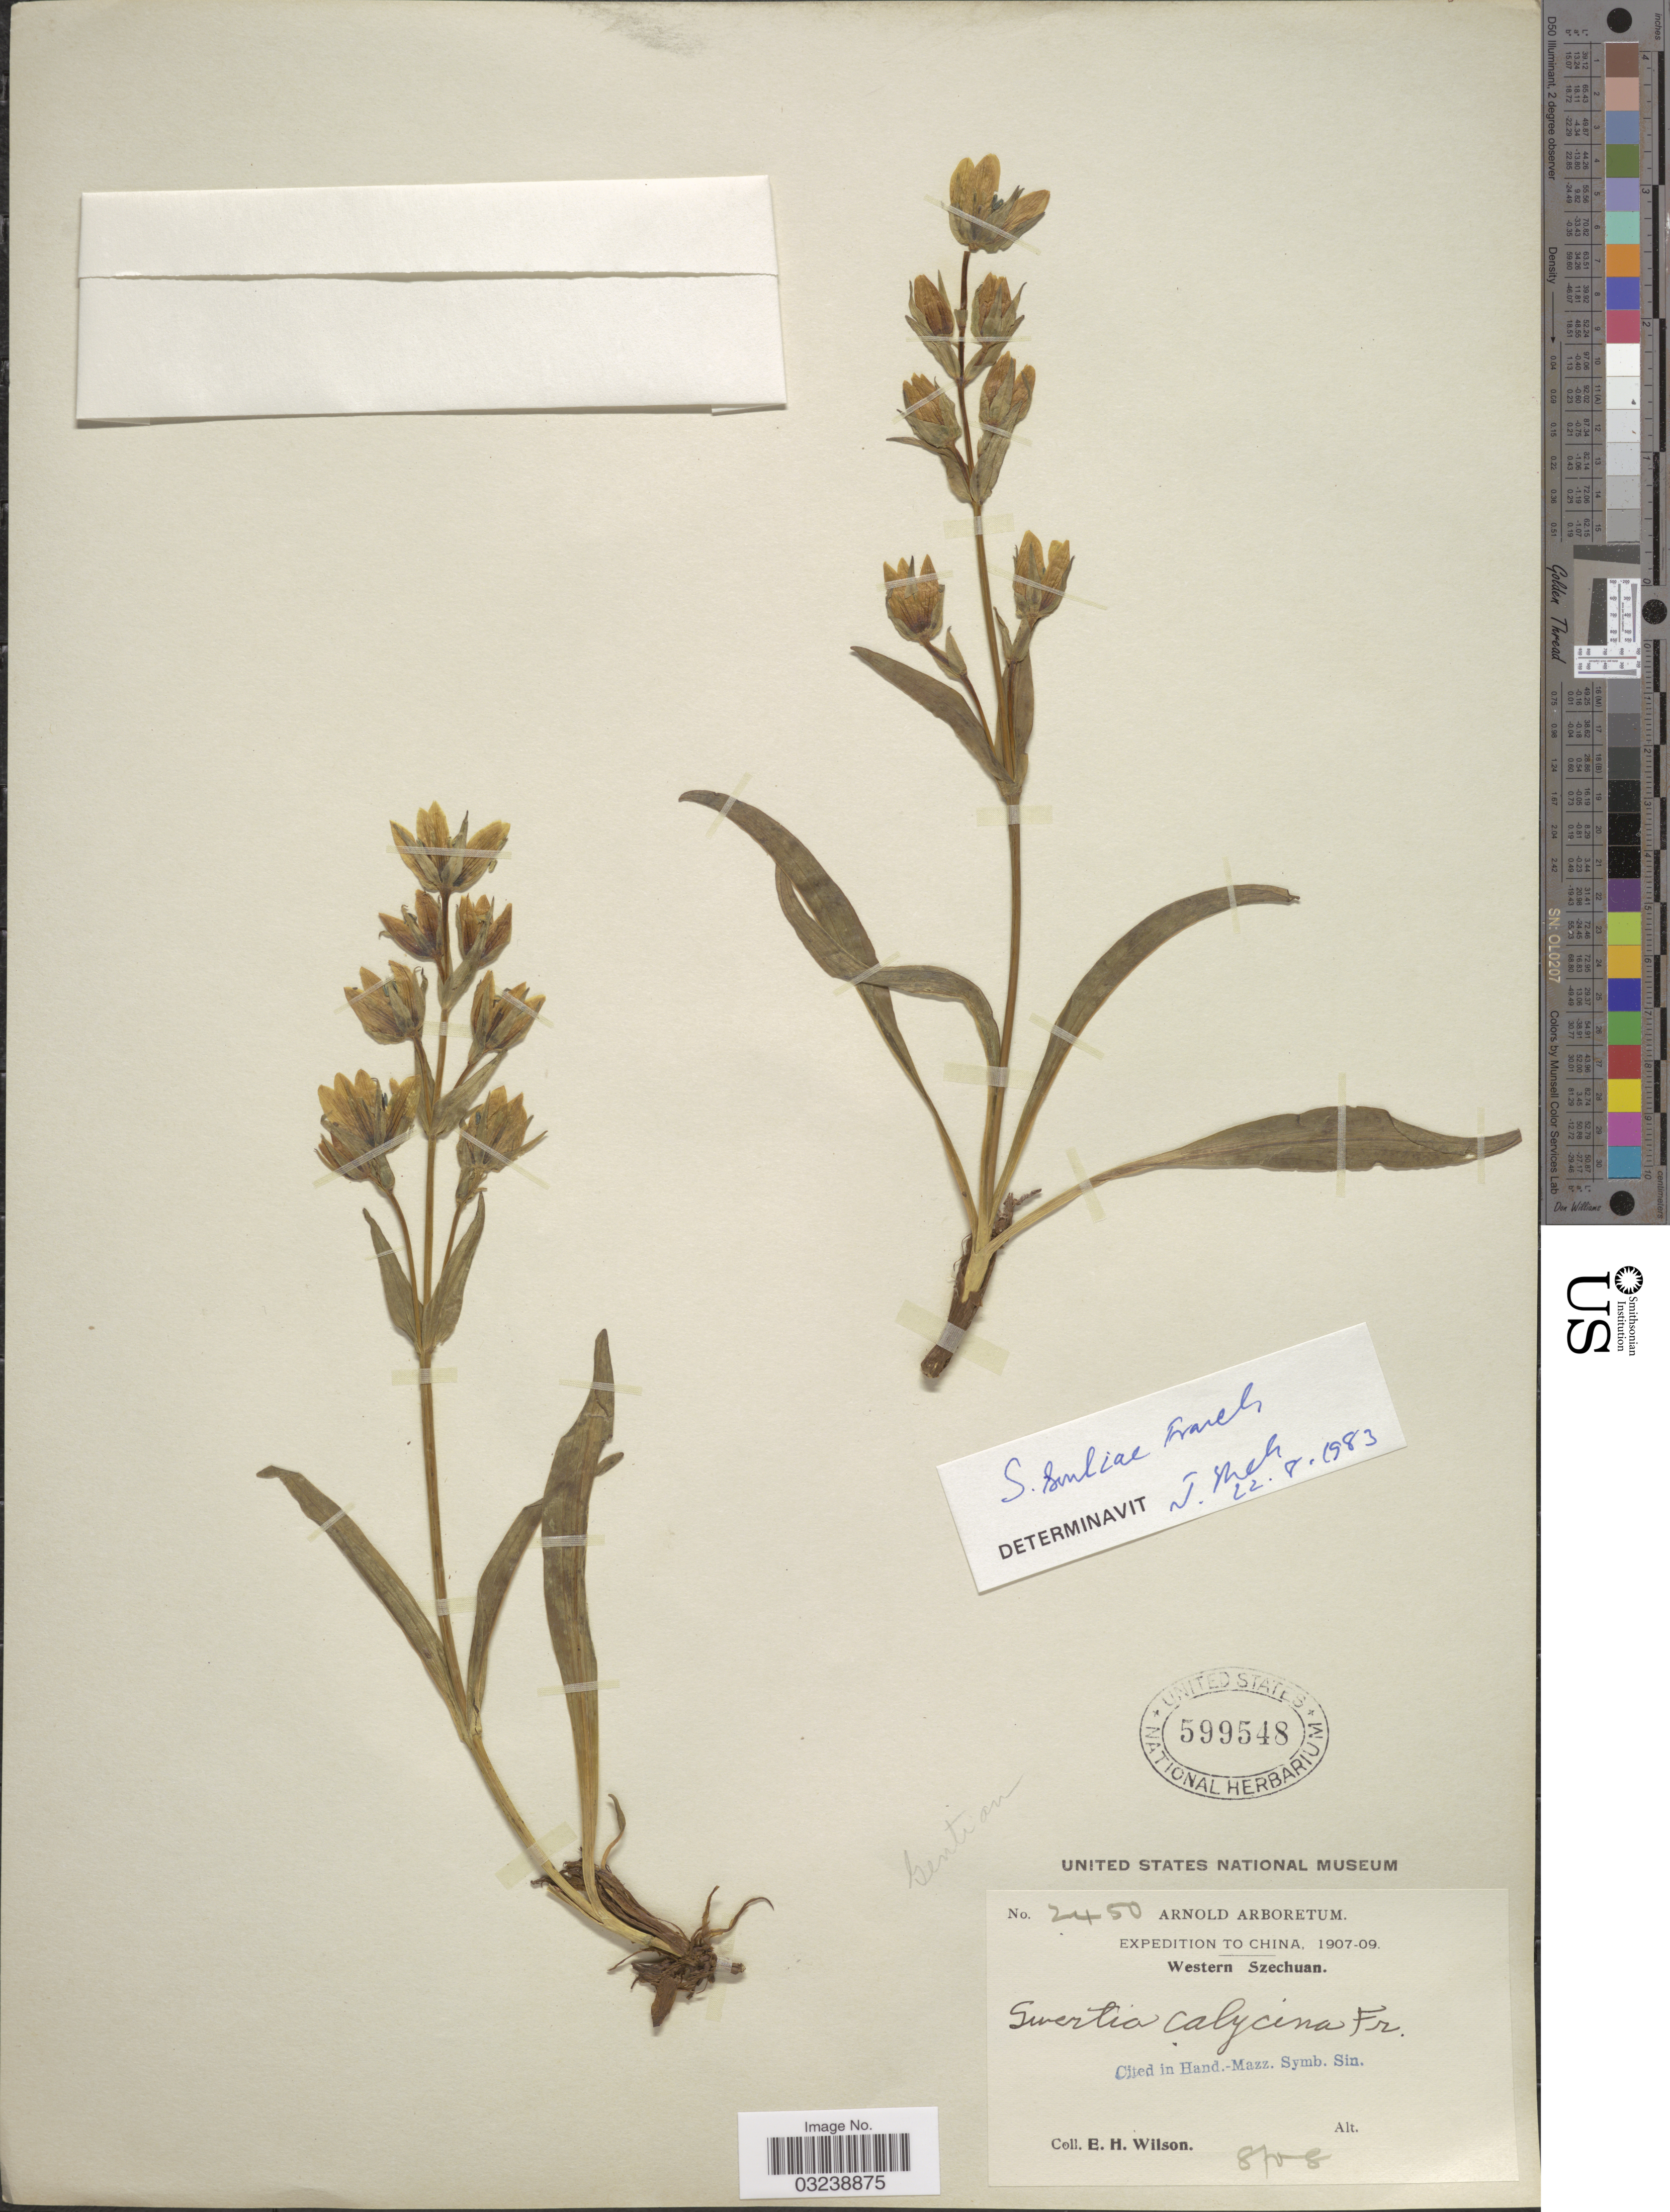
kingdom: Plantae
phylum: Tracheophyta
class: Magnoliopsida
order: Gentianales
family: Gentianaceae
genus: Swertia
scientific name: Swertia souliei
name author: Burkill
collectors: E. Wilson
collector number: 2450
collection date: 1908-08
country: China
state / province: Sichuan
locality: Western Szechuan.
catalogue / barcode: US 599548